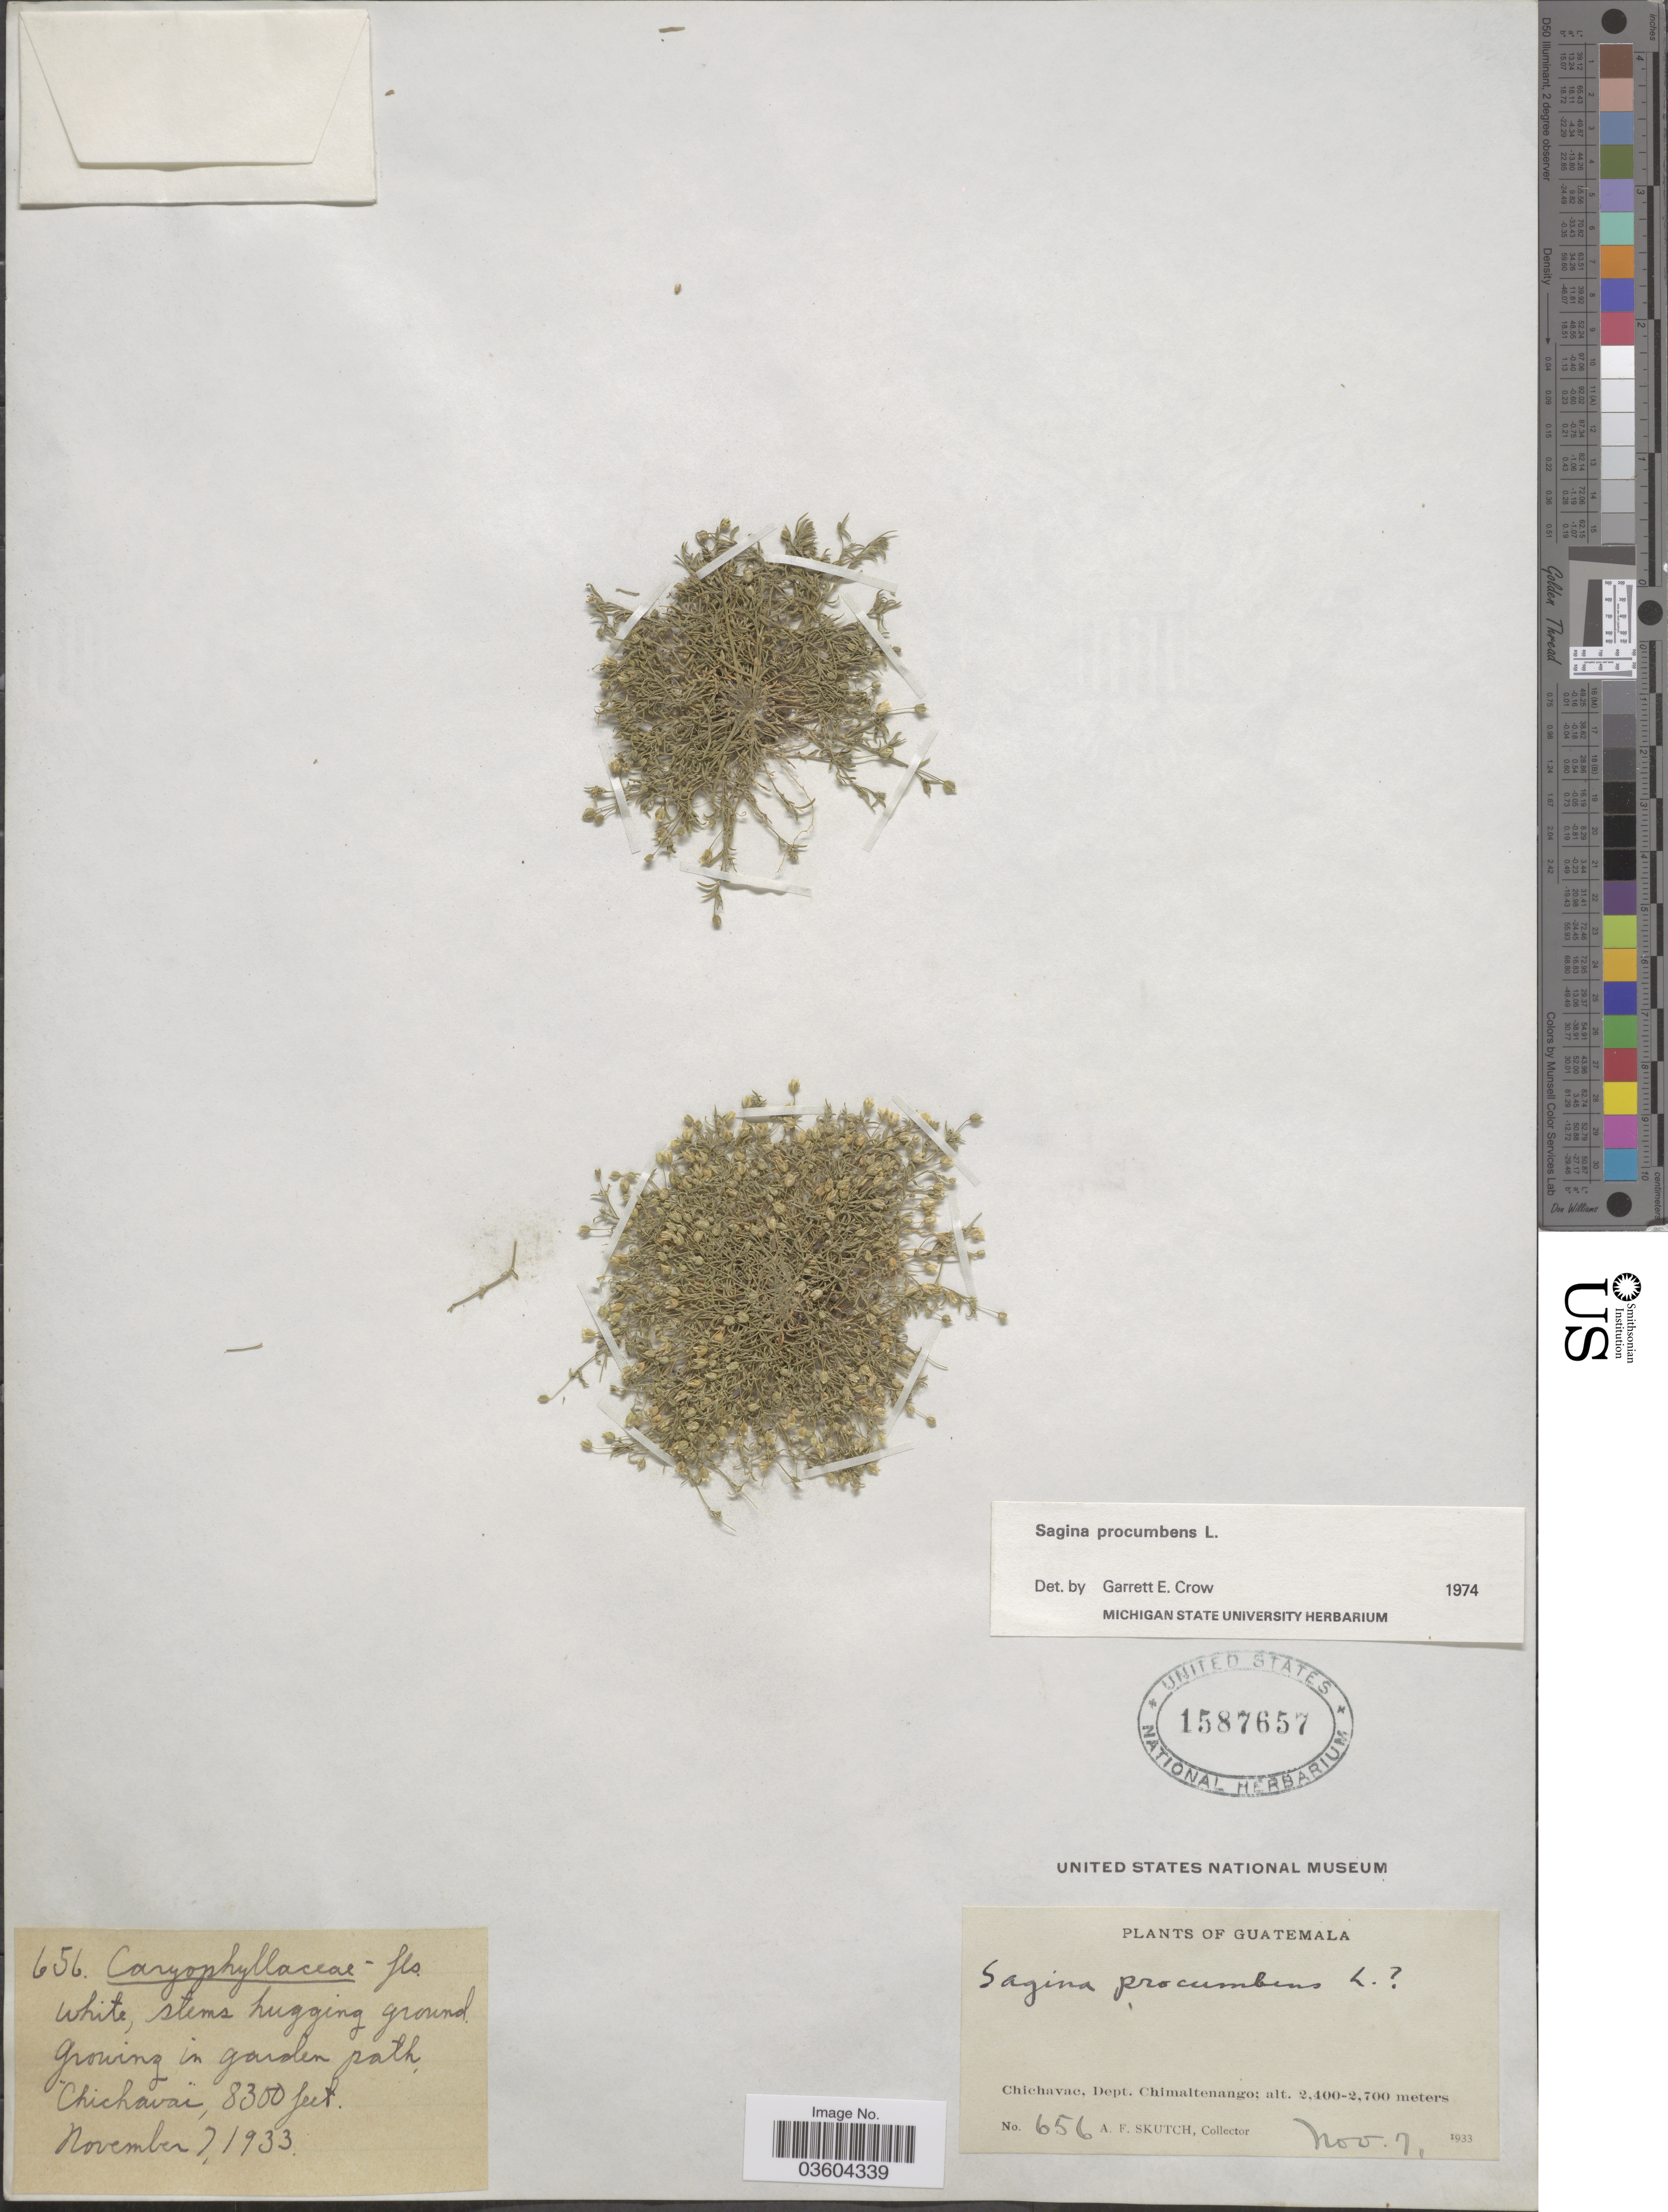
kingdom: Plantae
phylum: Tracheophyta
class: Magnoliopsida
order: Caryophyllales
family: Caryophyllaceae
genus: Sagina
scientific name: Sagina procumbens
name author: L.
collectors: A. F. Skutch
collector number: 656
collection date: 1933-11-07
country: Guatemala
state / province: Chimaltenango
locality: Growing in garden path, Chichavac. Dept. Chimaltenango.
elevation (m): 2530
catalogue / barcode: US 1587657